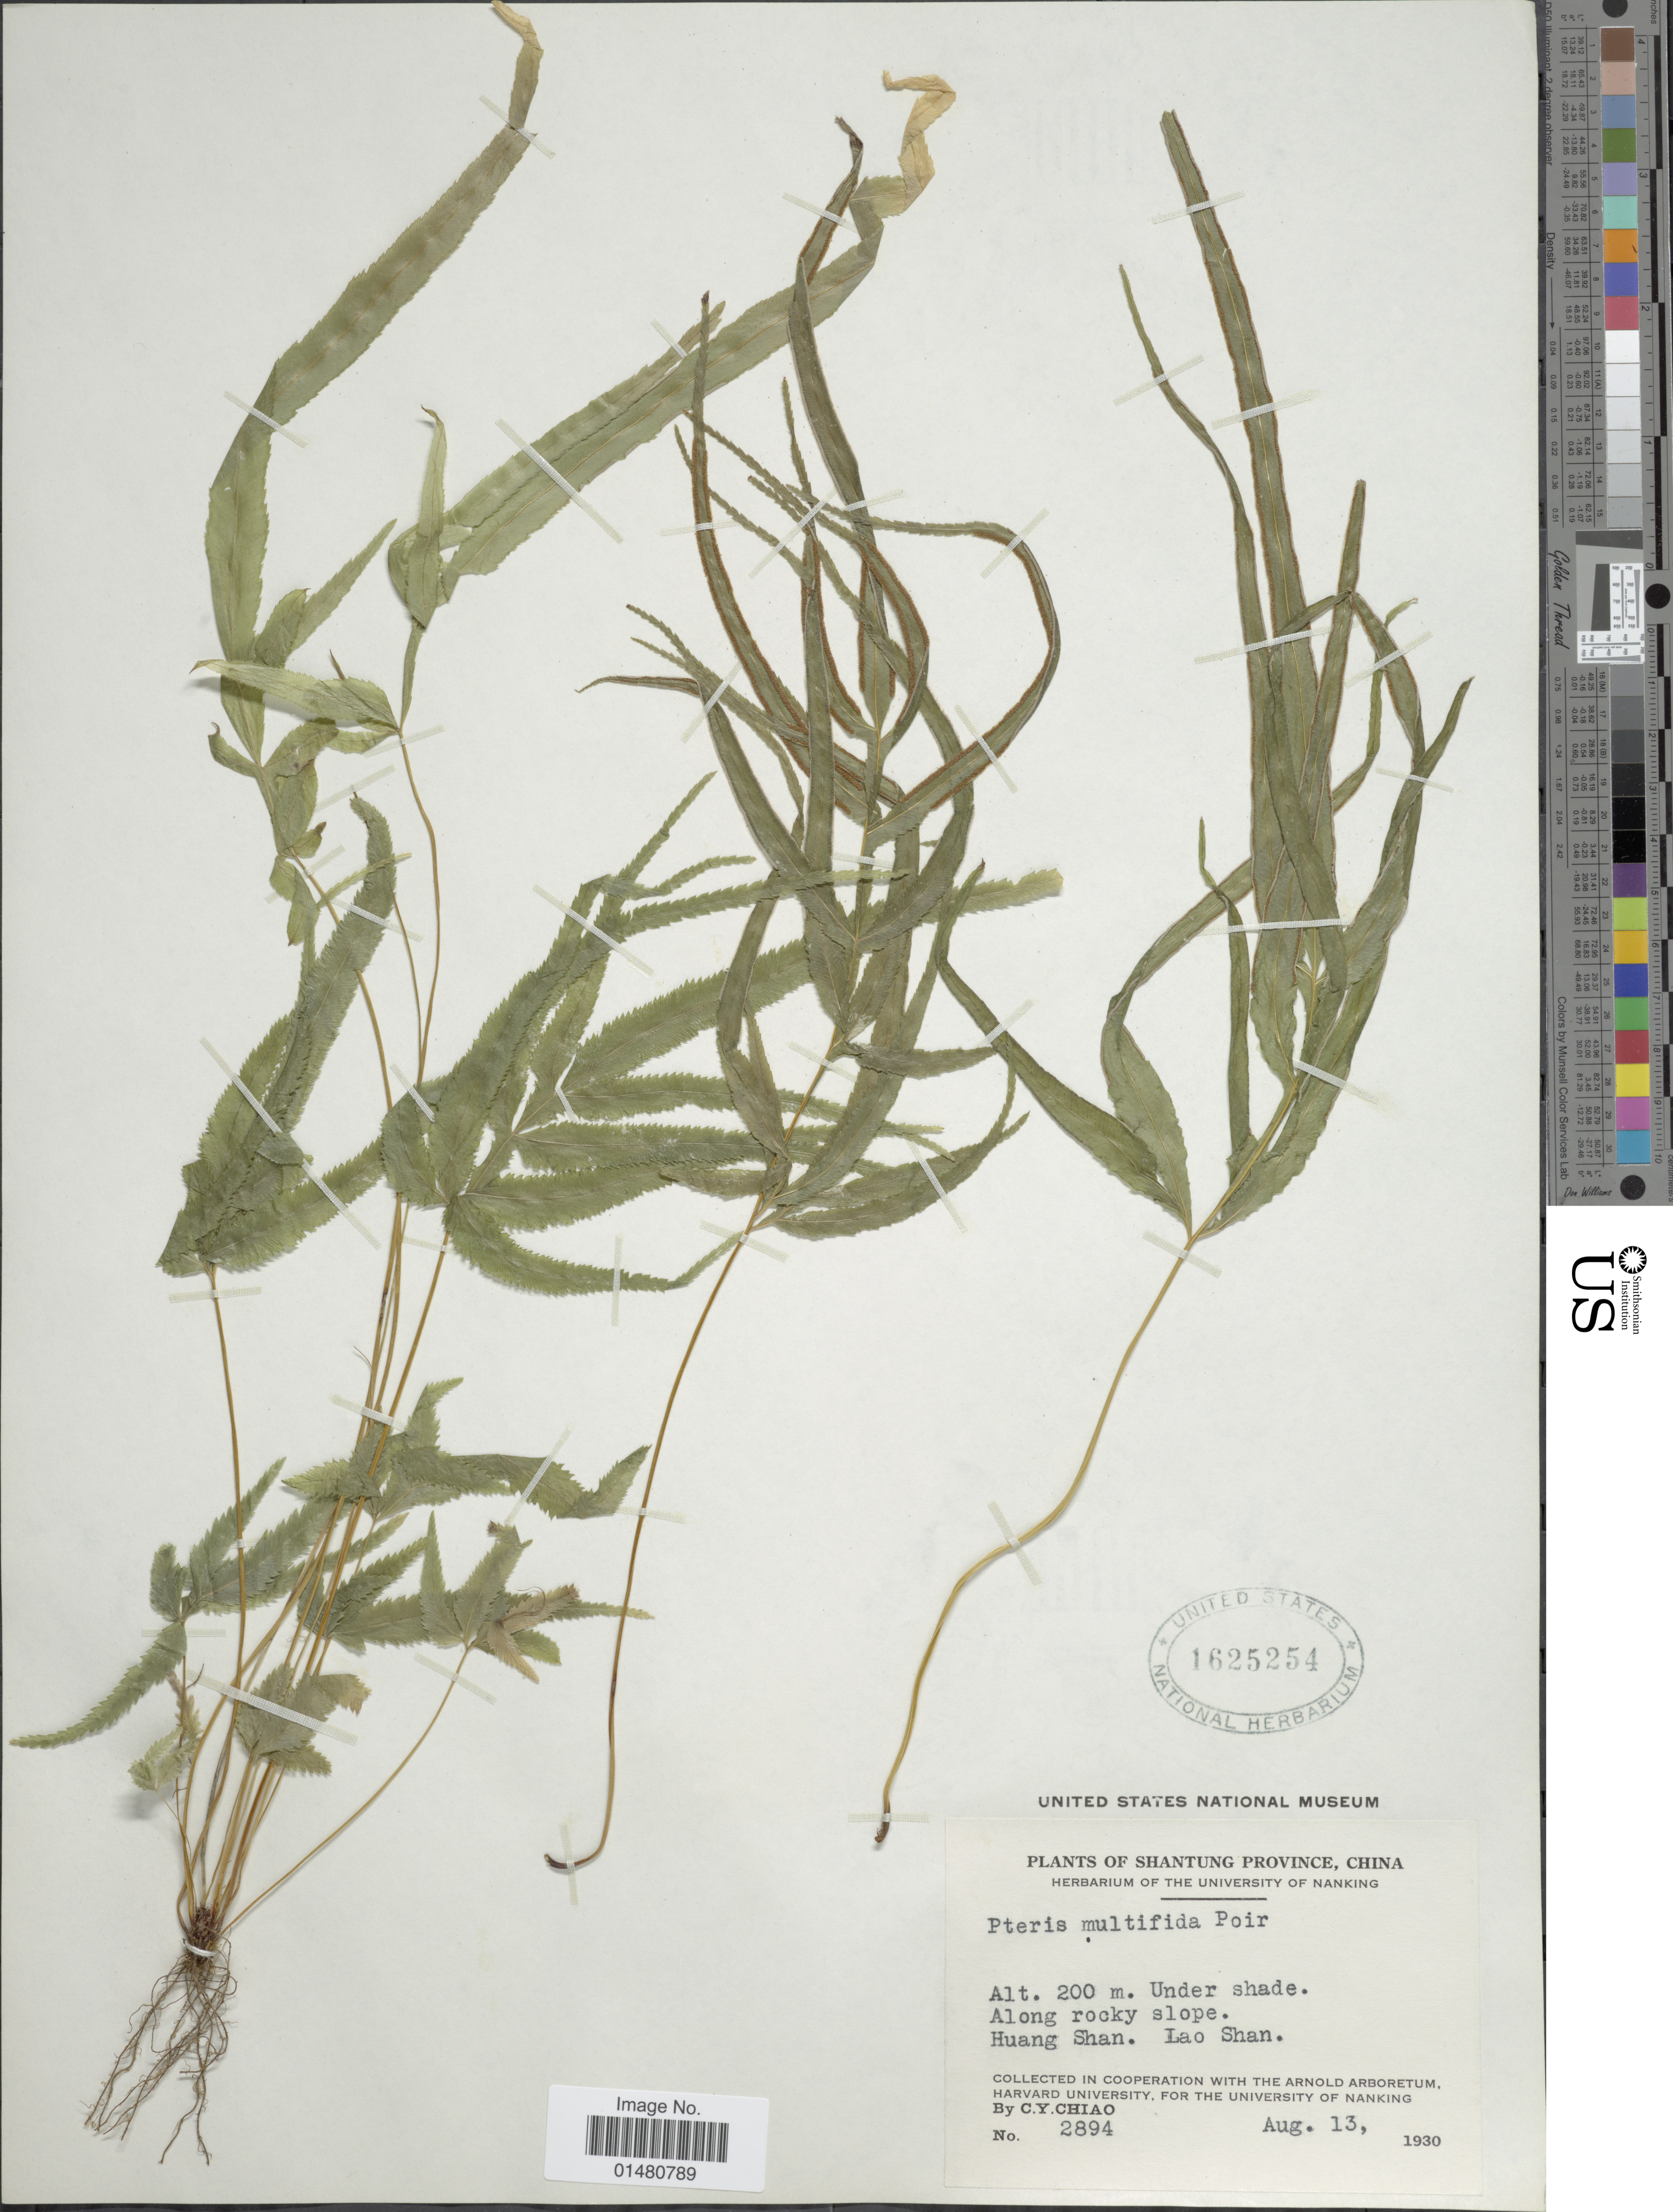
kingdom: Plantae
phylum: Tracheophyta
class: Polypodiopsida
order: Polypodiales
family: Pteridaceae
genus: Pteris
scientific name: Pteris multifida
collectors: C. Y. Chiao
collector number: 2894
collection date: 1930-08-13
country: China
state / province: Shandong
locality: Shanung Province, Along rocky slope, HUang Shan. Lao Shan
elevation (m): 200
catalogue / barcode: US 1625254